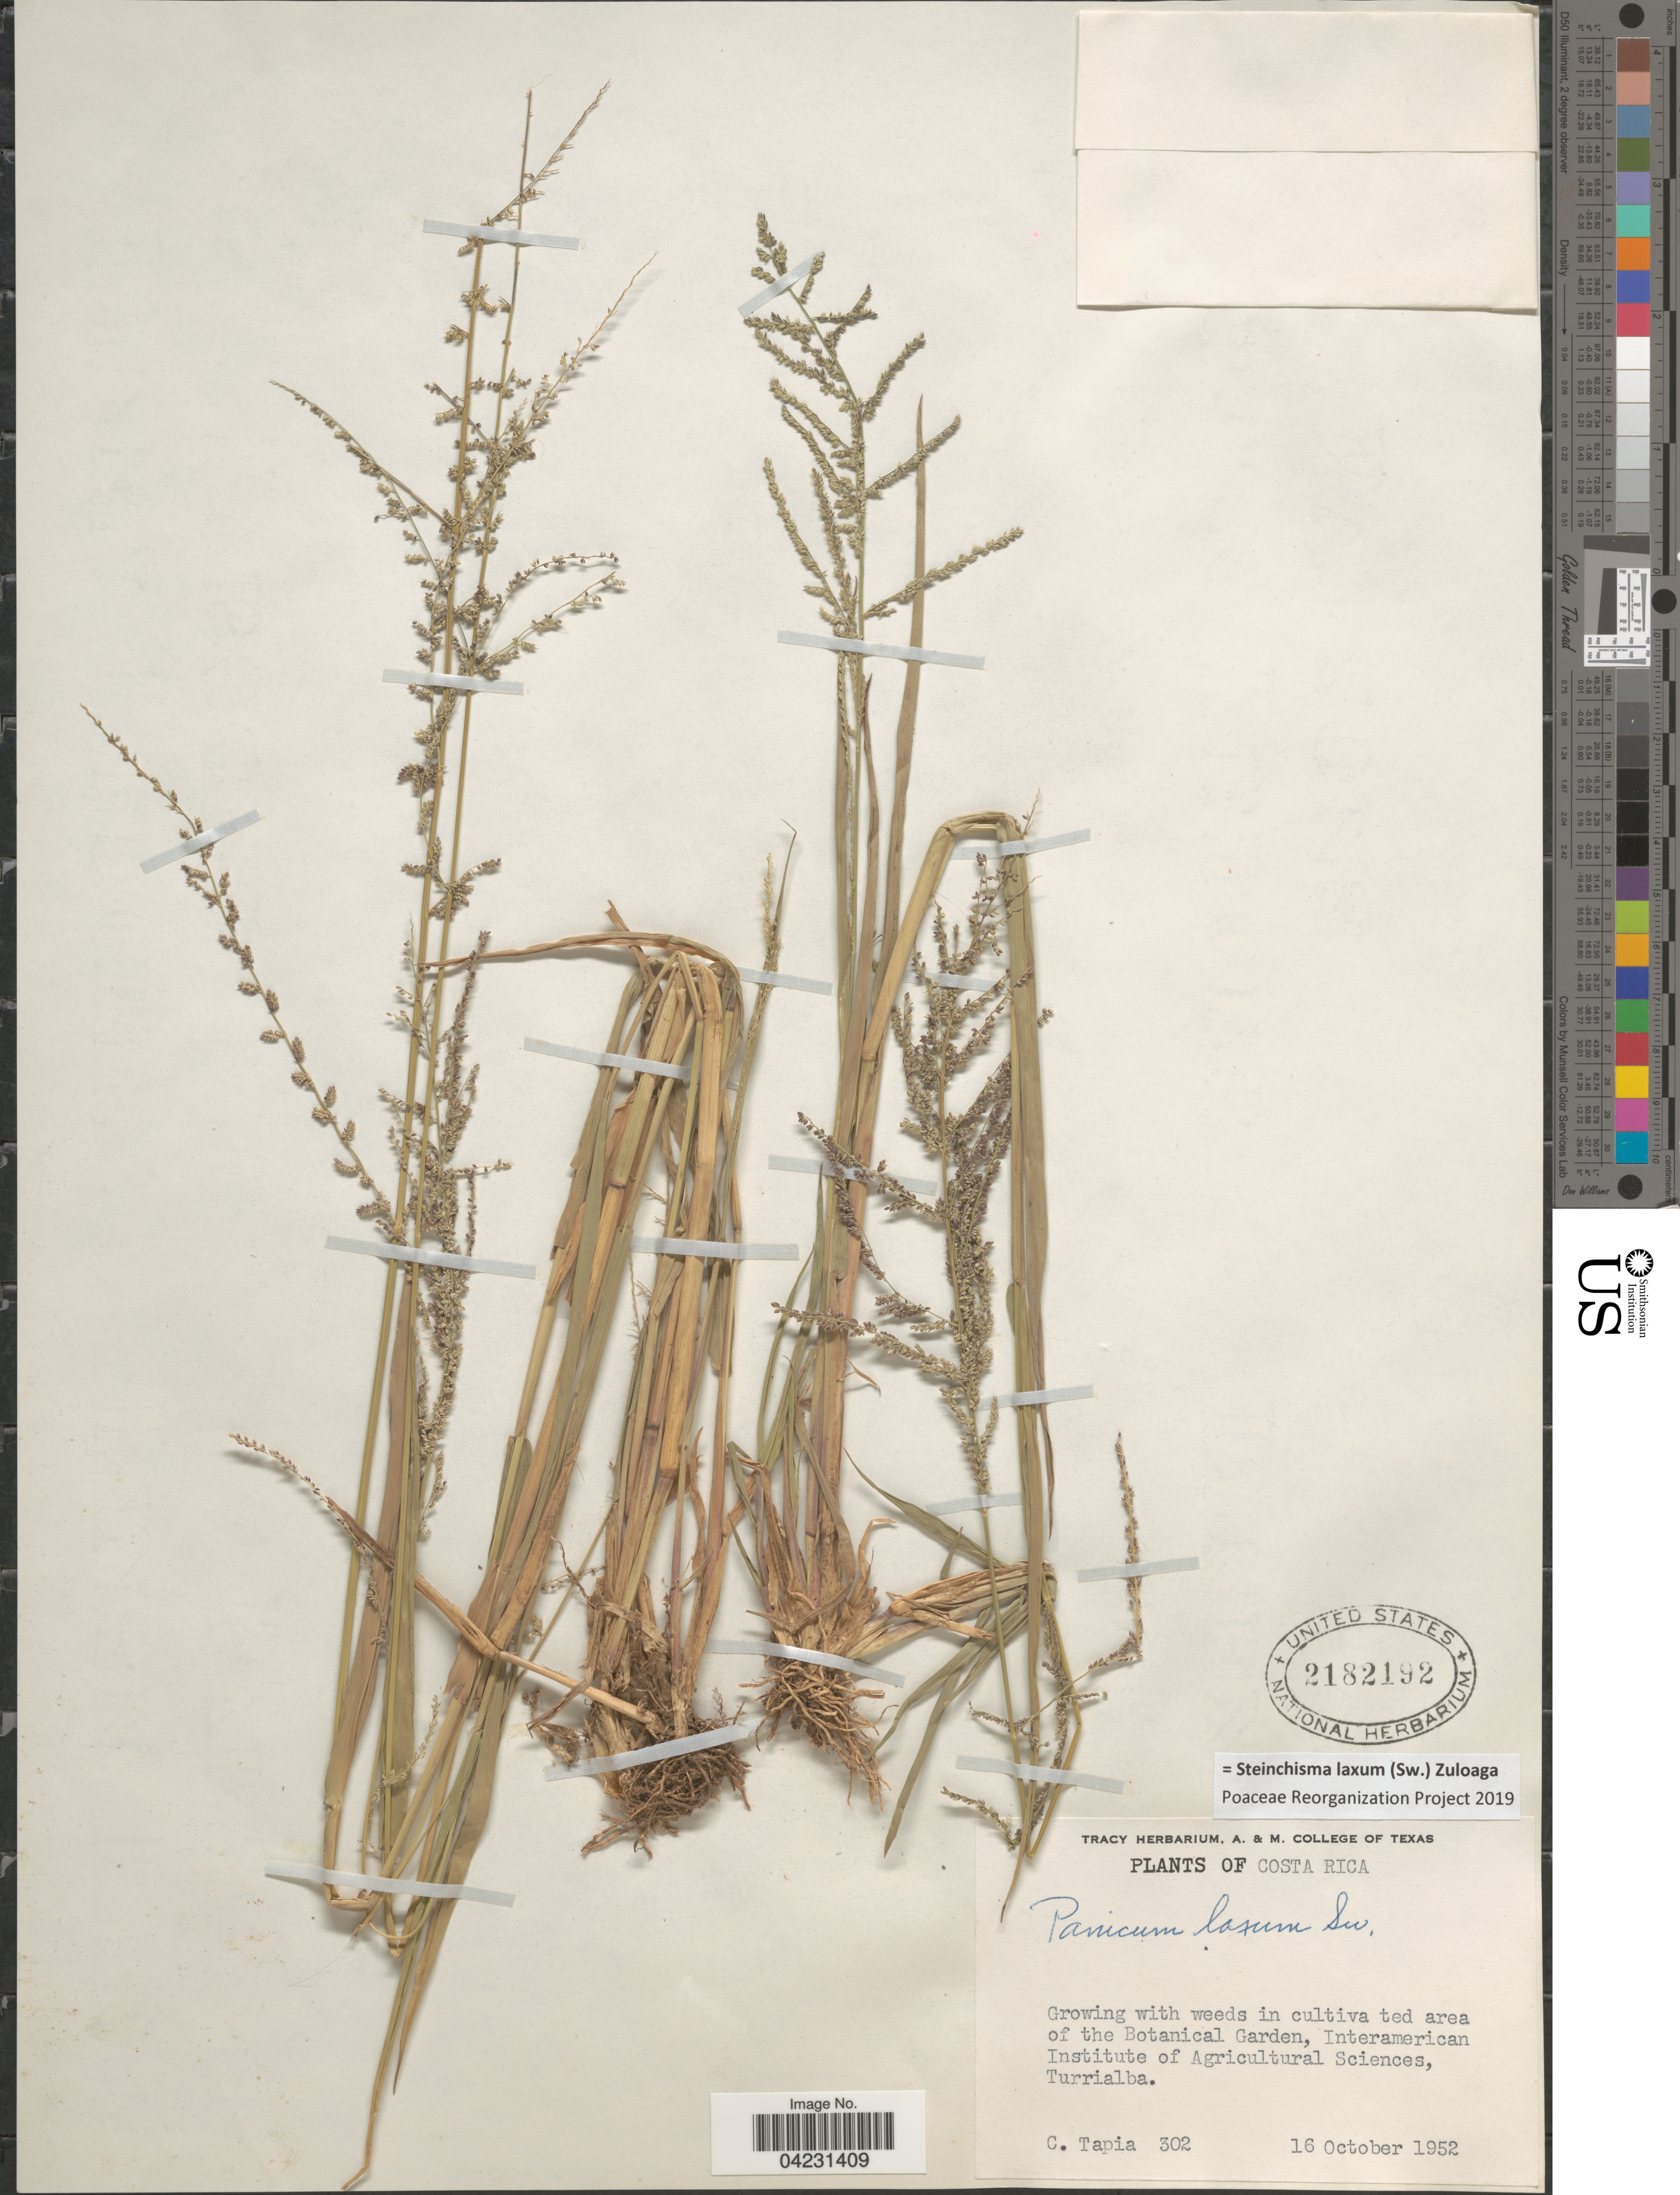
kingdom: Plantae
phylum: Tracheophyta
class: Liliopsida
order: Poales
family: Poaceae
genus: Steinchisma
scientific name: Steinchisma laxum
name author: (Sw.) Zuloaga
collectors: C. Tapia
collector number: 302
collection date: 1952-10-16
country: Costa Rica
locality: Growing with weeds in cultiva ted area of the Botanical Garden, Interamerican Institute of Agricultural Sciences, Turrialba.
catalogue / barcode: US 2182192